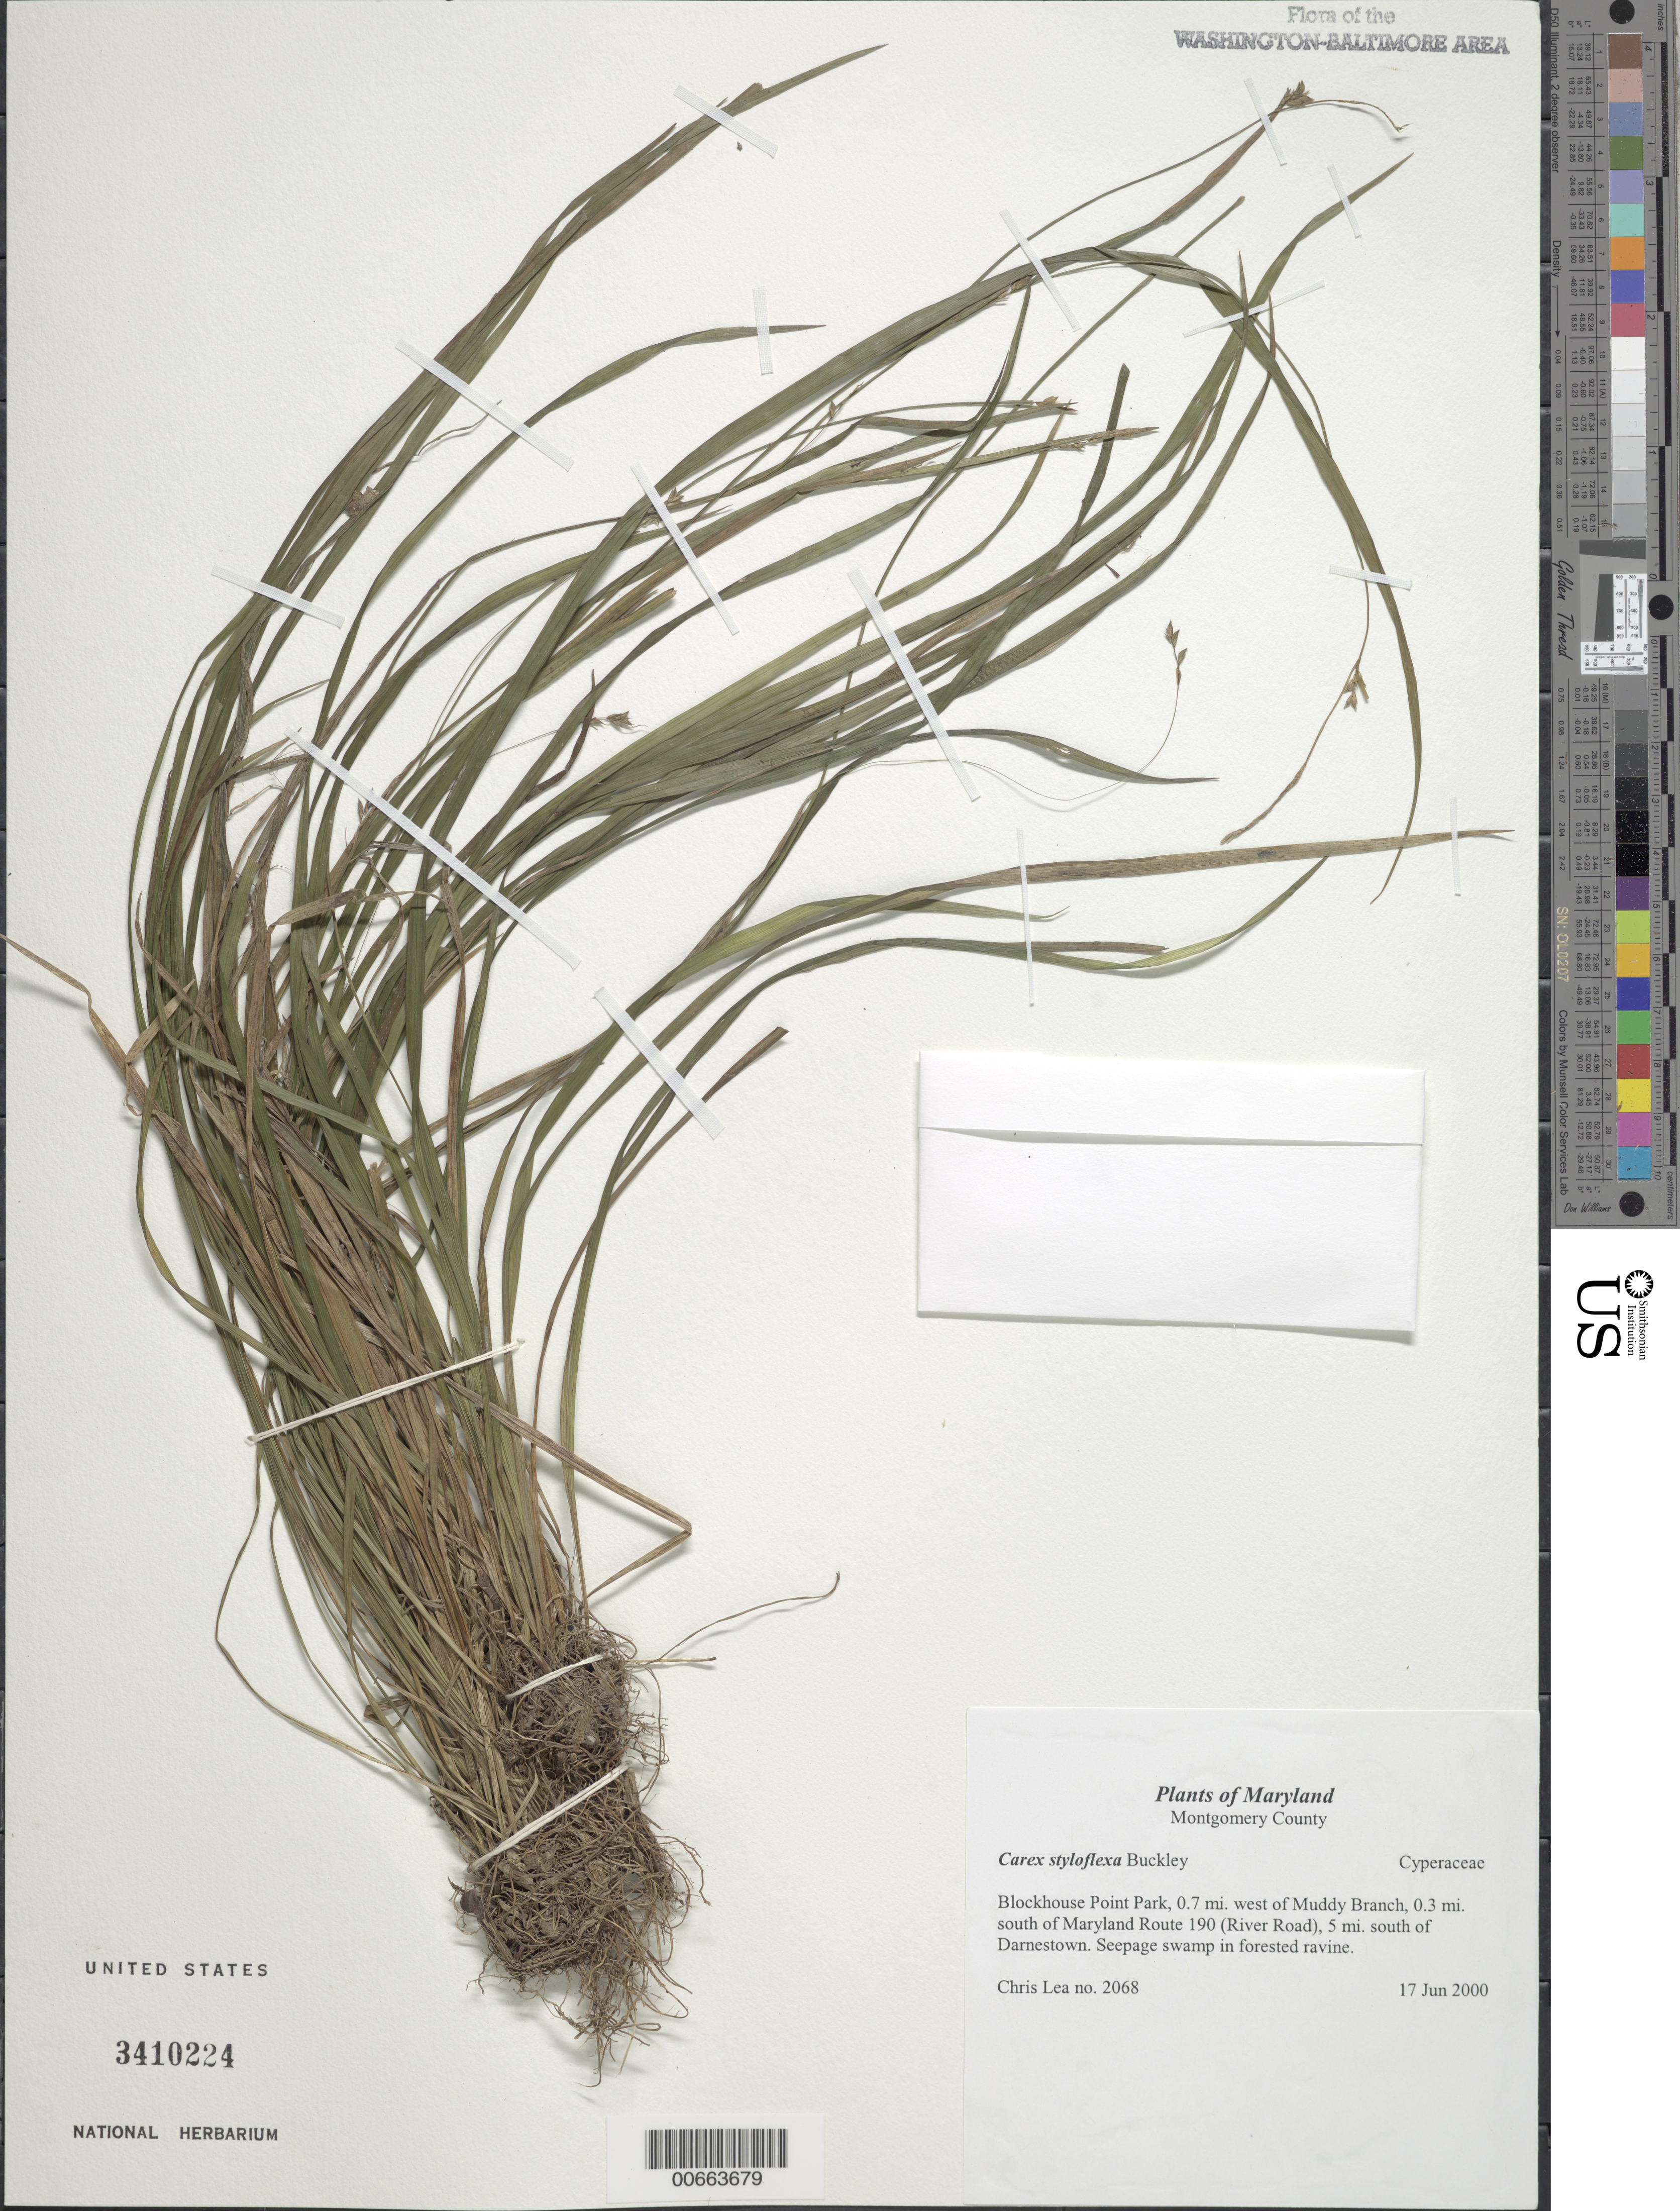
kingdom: Plantae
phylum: Tracheophyta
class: Liliopsida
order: Poales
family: Cyperaceae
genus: Carex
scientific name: Carex styloflexa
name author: Buckley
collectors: C. Lea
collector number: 2068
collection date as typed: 17 Jun 2000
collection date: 2000-06-17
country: United States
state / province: Maryland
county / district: Montgomery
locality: Blockhouse Point Park, 0.7 mi. west of Muddy Branch, 0.3 mi. south of Maryland Route 190 (River Road), 5 mi. south of Darnestown.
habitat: Seepage swamp in forested ravine.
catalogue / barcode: US 3410224